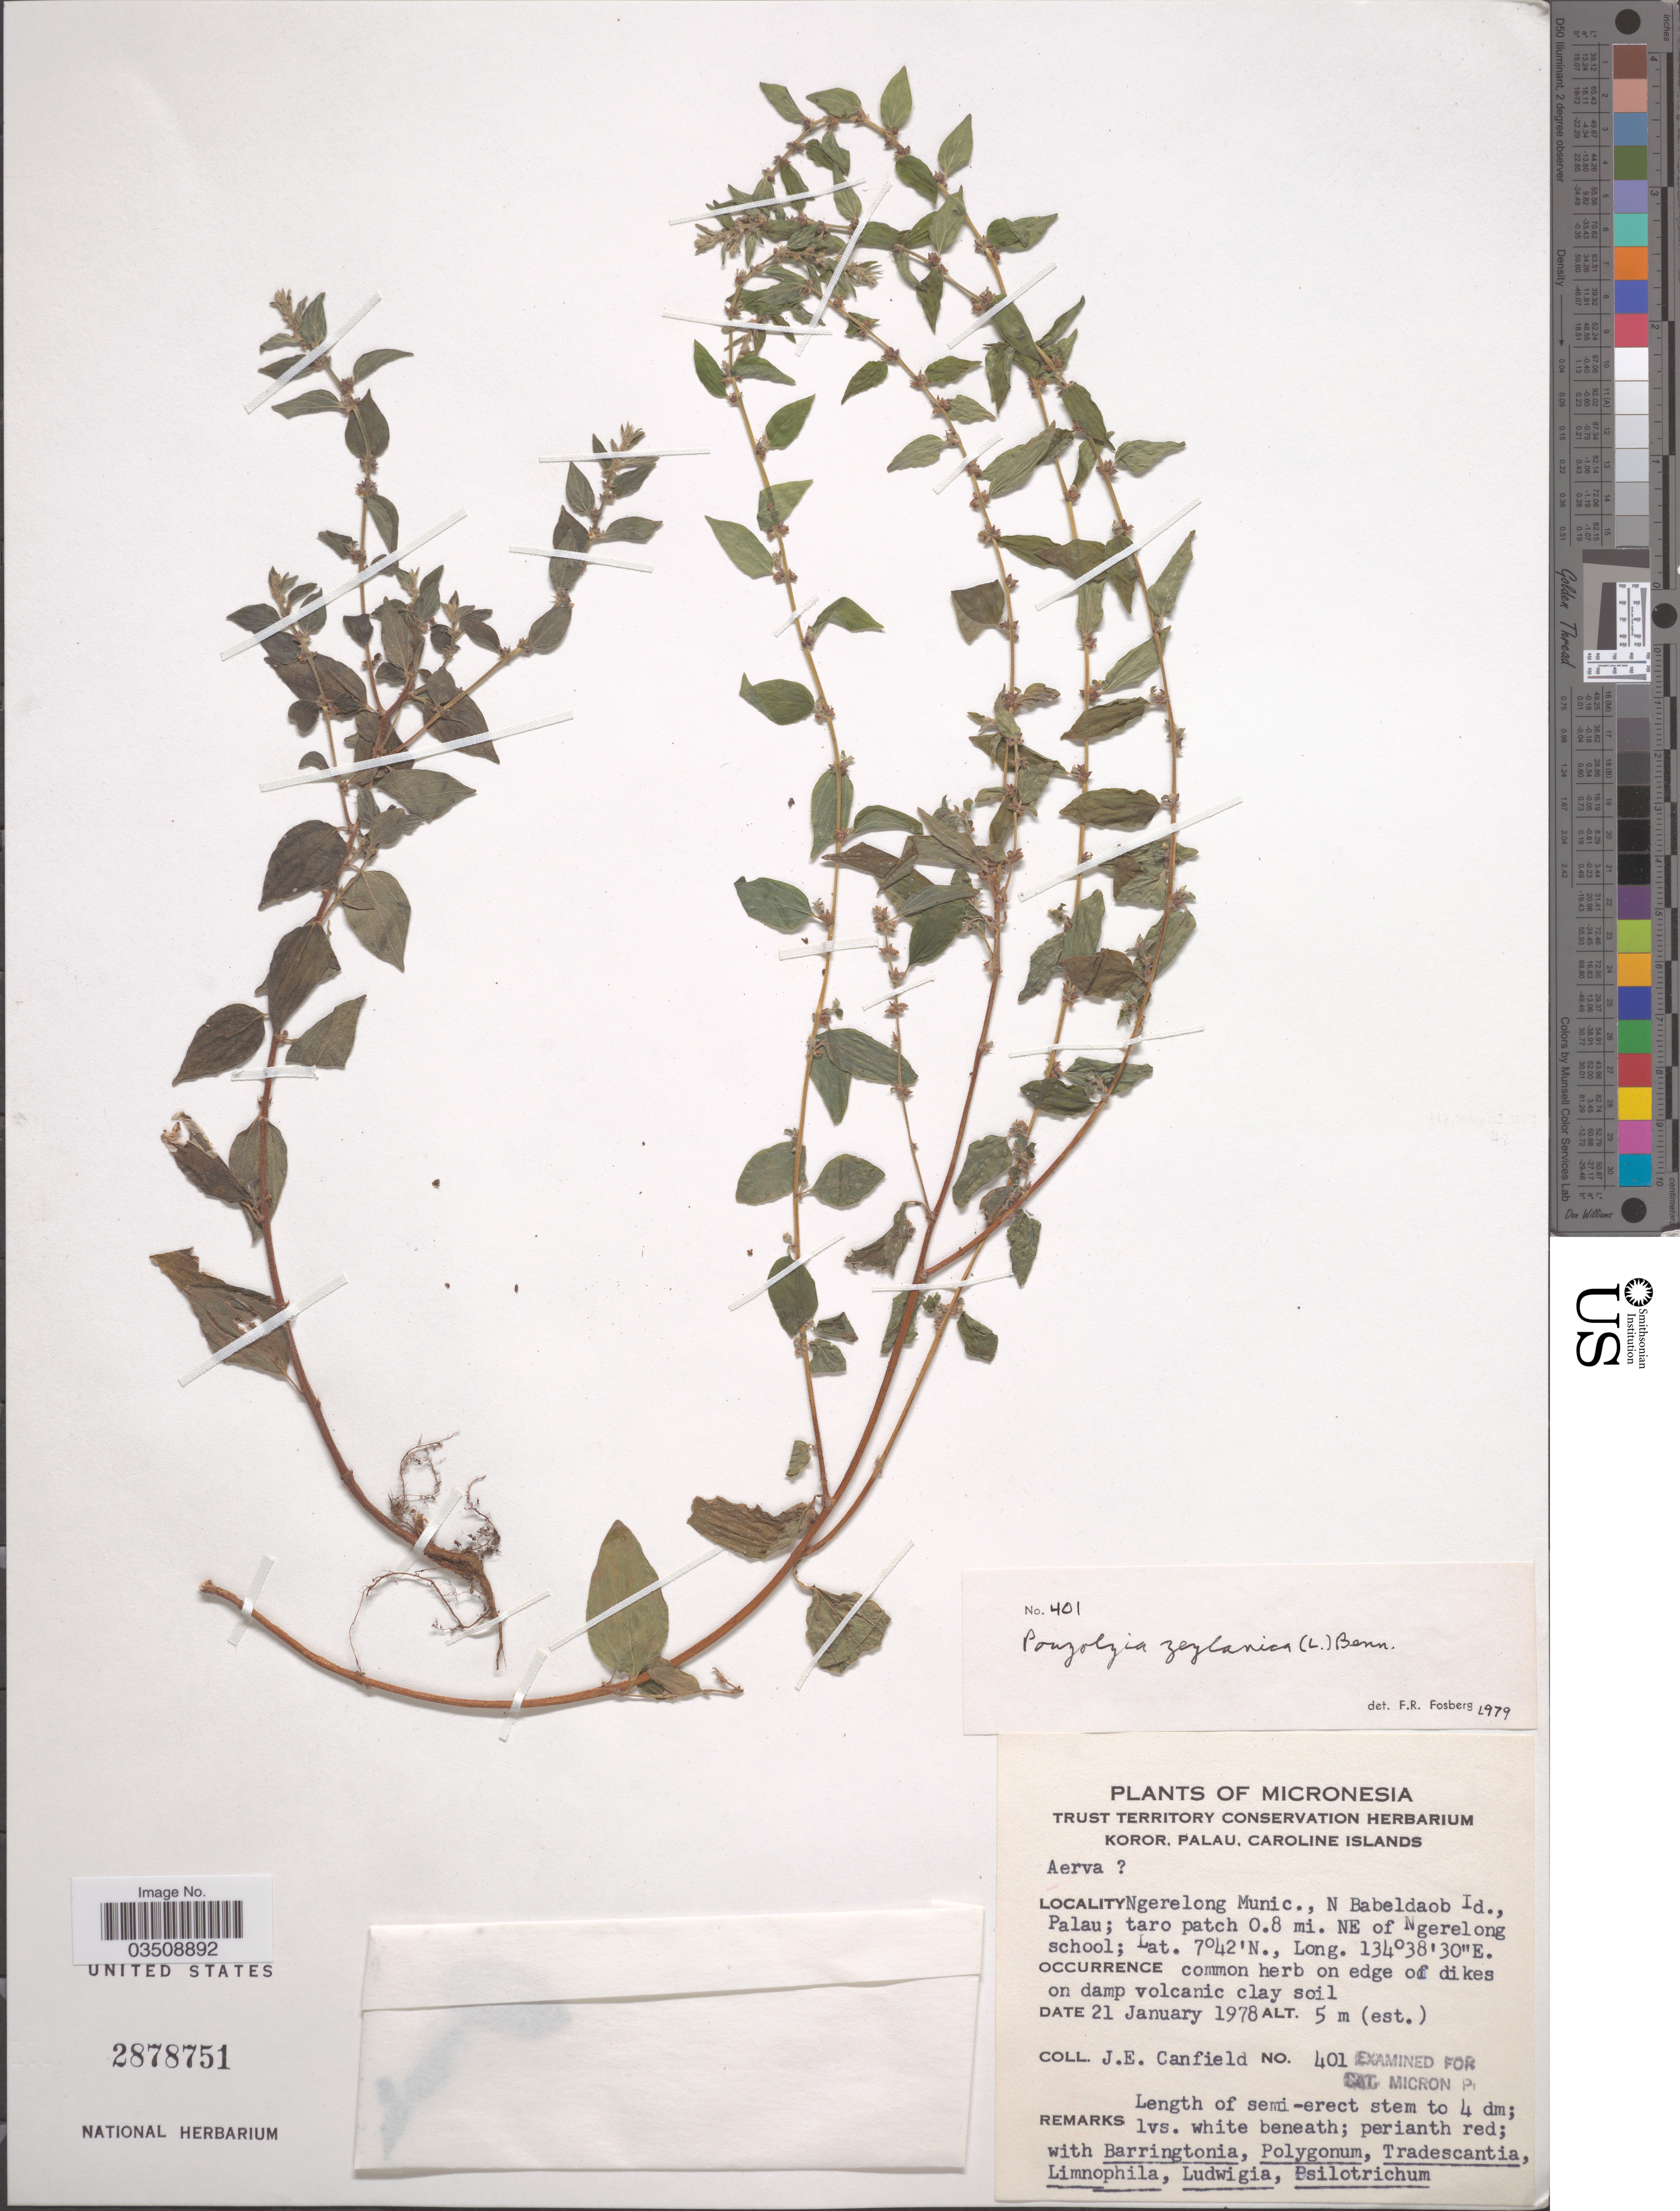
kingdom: Plantae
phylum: Tracheophyta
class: Magnoliopsida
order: Rosales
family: Urticaceae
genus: Pouzolzia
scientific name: Pouzolzia zeylanica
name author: (L.) Benn.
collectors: J. E. Canfield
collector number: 401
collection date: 1978-01-21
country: Palau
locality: Micronesia. Ngerelong Munic., N Babeldaob Id., Palau; taro patch 0.8 mi. NE of Ngerelong school.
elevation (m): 5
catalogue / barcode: US 2878751